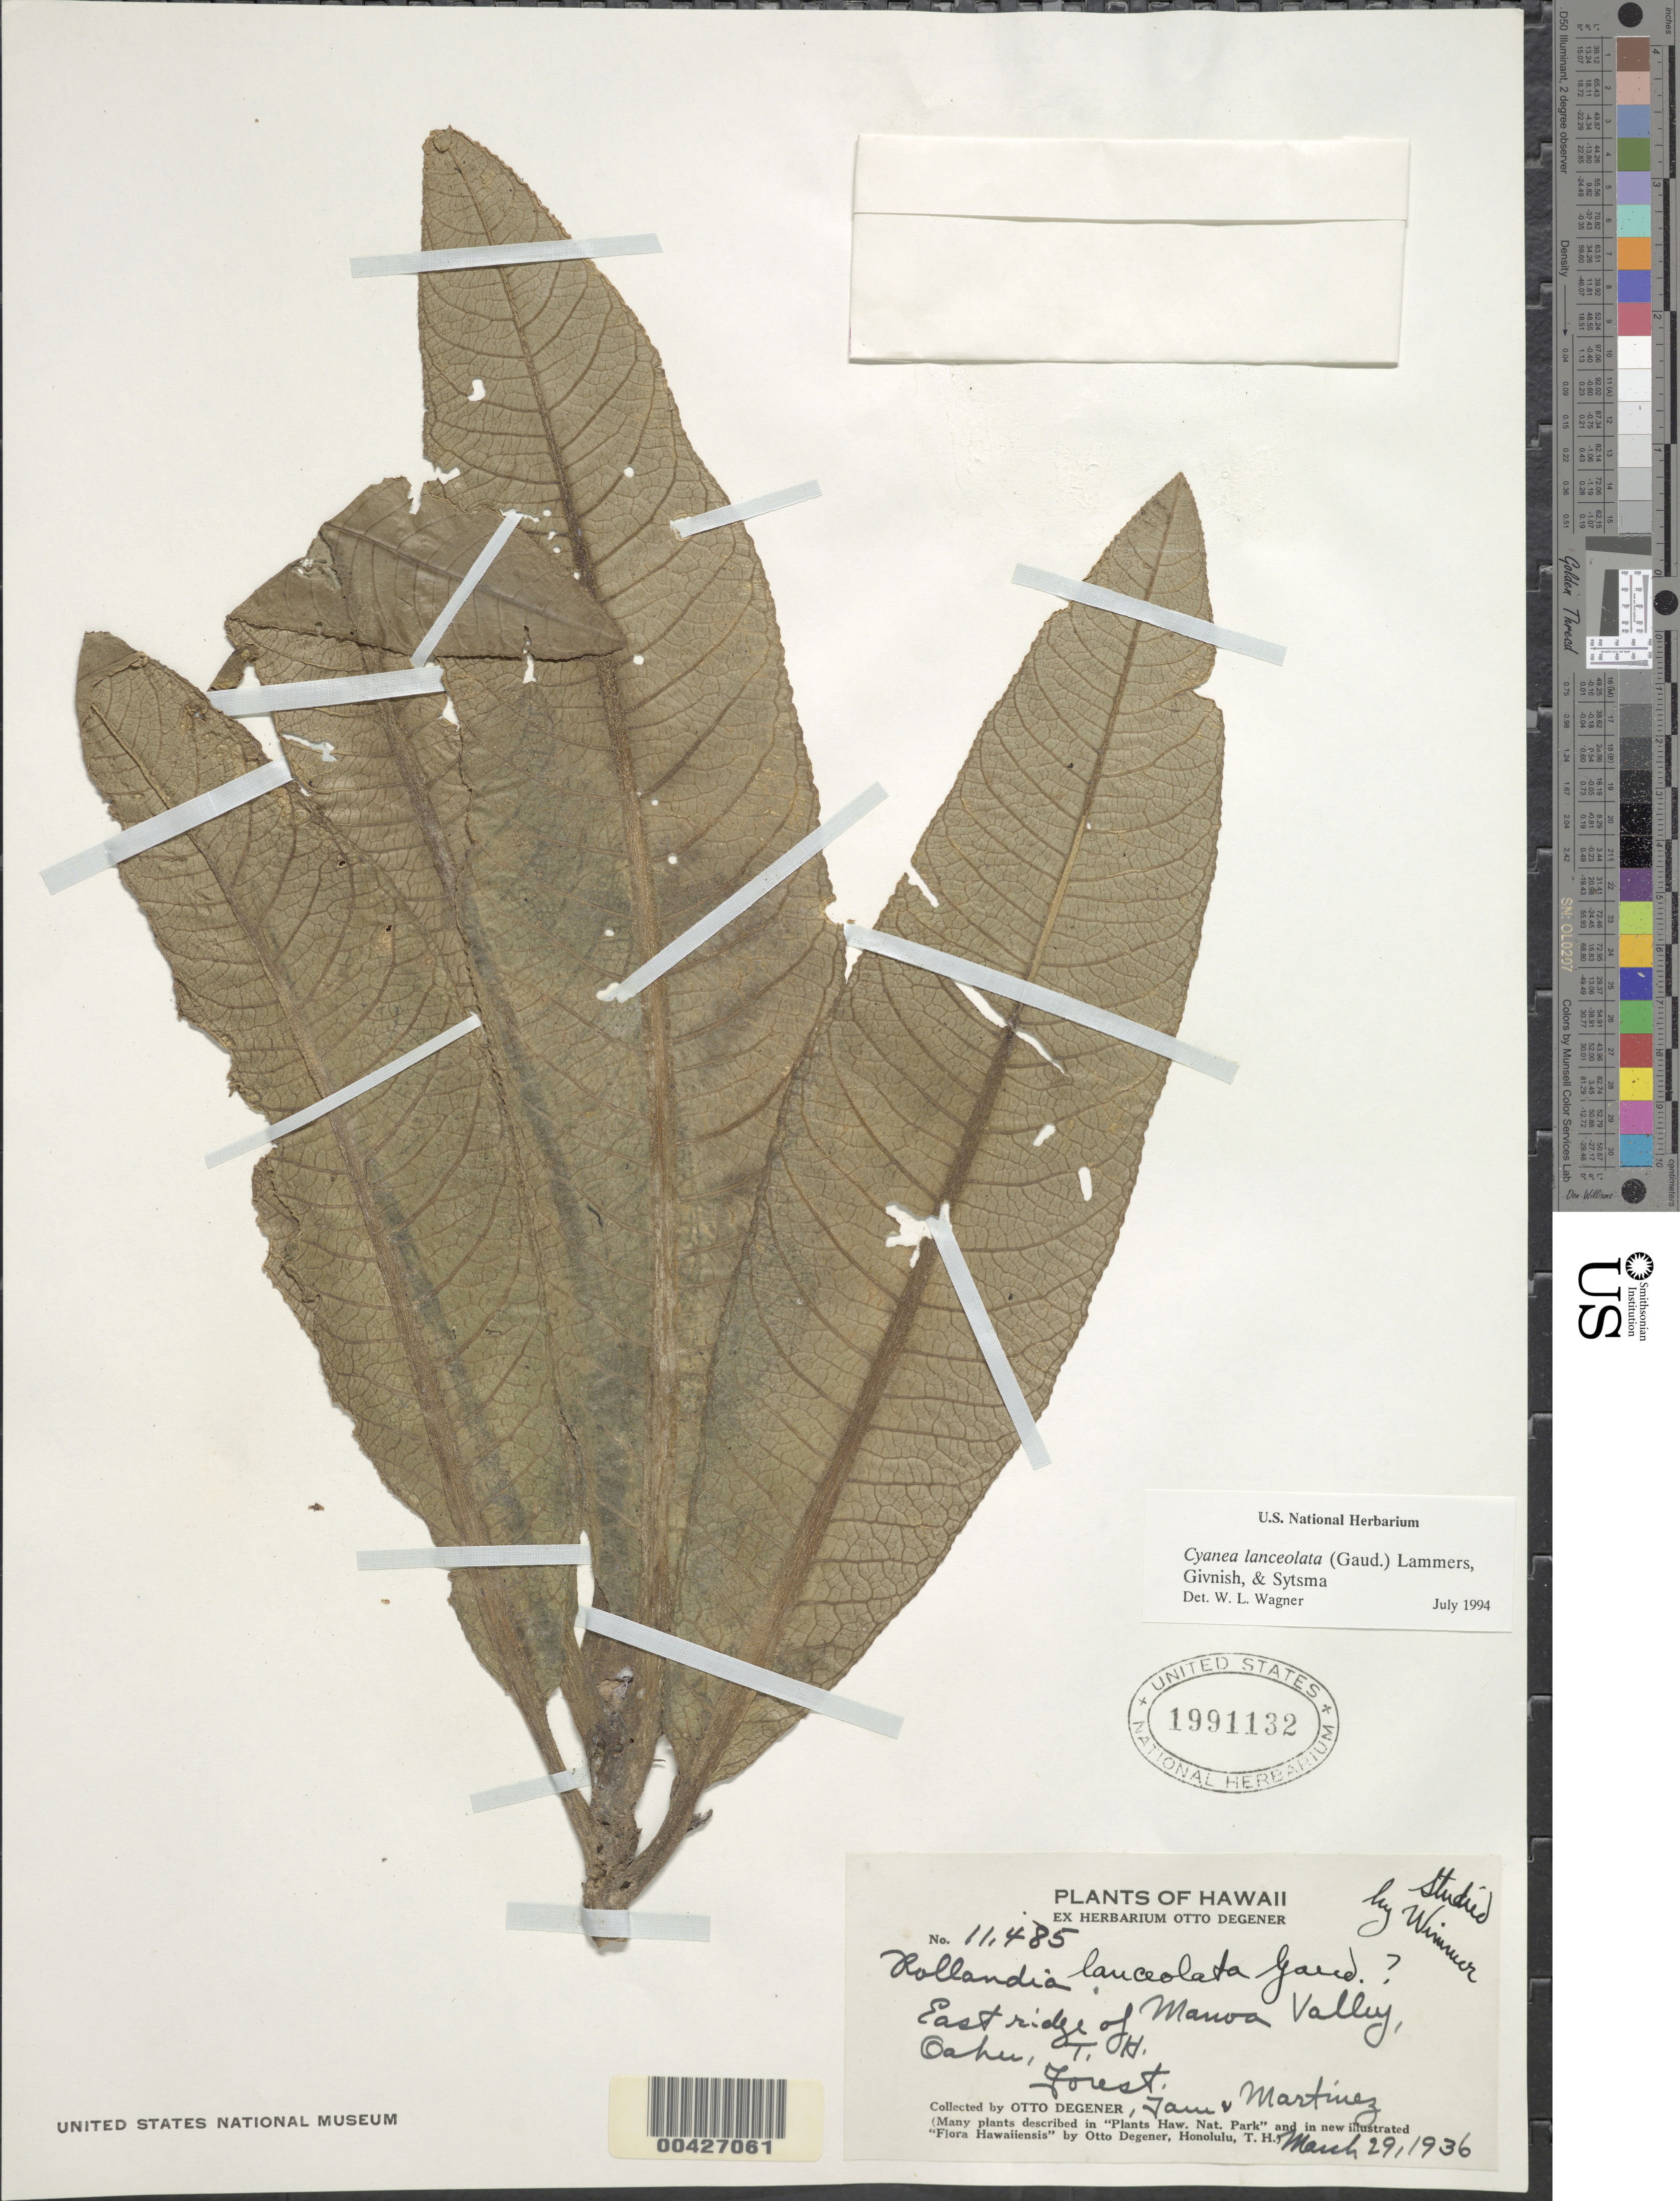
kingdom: Plantae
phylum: Tracheophyta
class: Magnoliopsida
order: Asterales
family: Campanulaceae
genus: Cyanea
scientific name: Cyanea lanceolata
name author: (Gaudich.) Lammers et al.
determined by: Wagner, W. L., (BOT), Smithsonian Institution - National Museum of Natural History (UNITED STATES)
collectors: O. Degener, Tani & -- Martinez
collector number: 11485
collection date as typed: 29 Mar 1936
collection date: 1936-03-29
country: United States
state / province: Hawaii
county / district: Honolulu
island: Oahu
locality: E ridge of Manoa Valley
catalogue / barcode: US 1991132